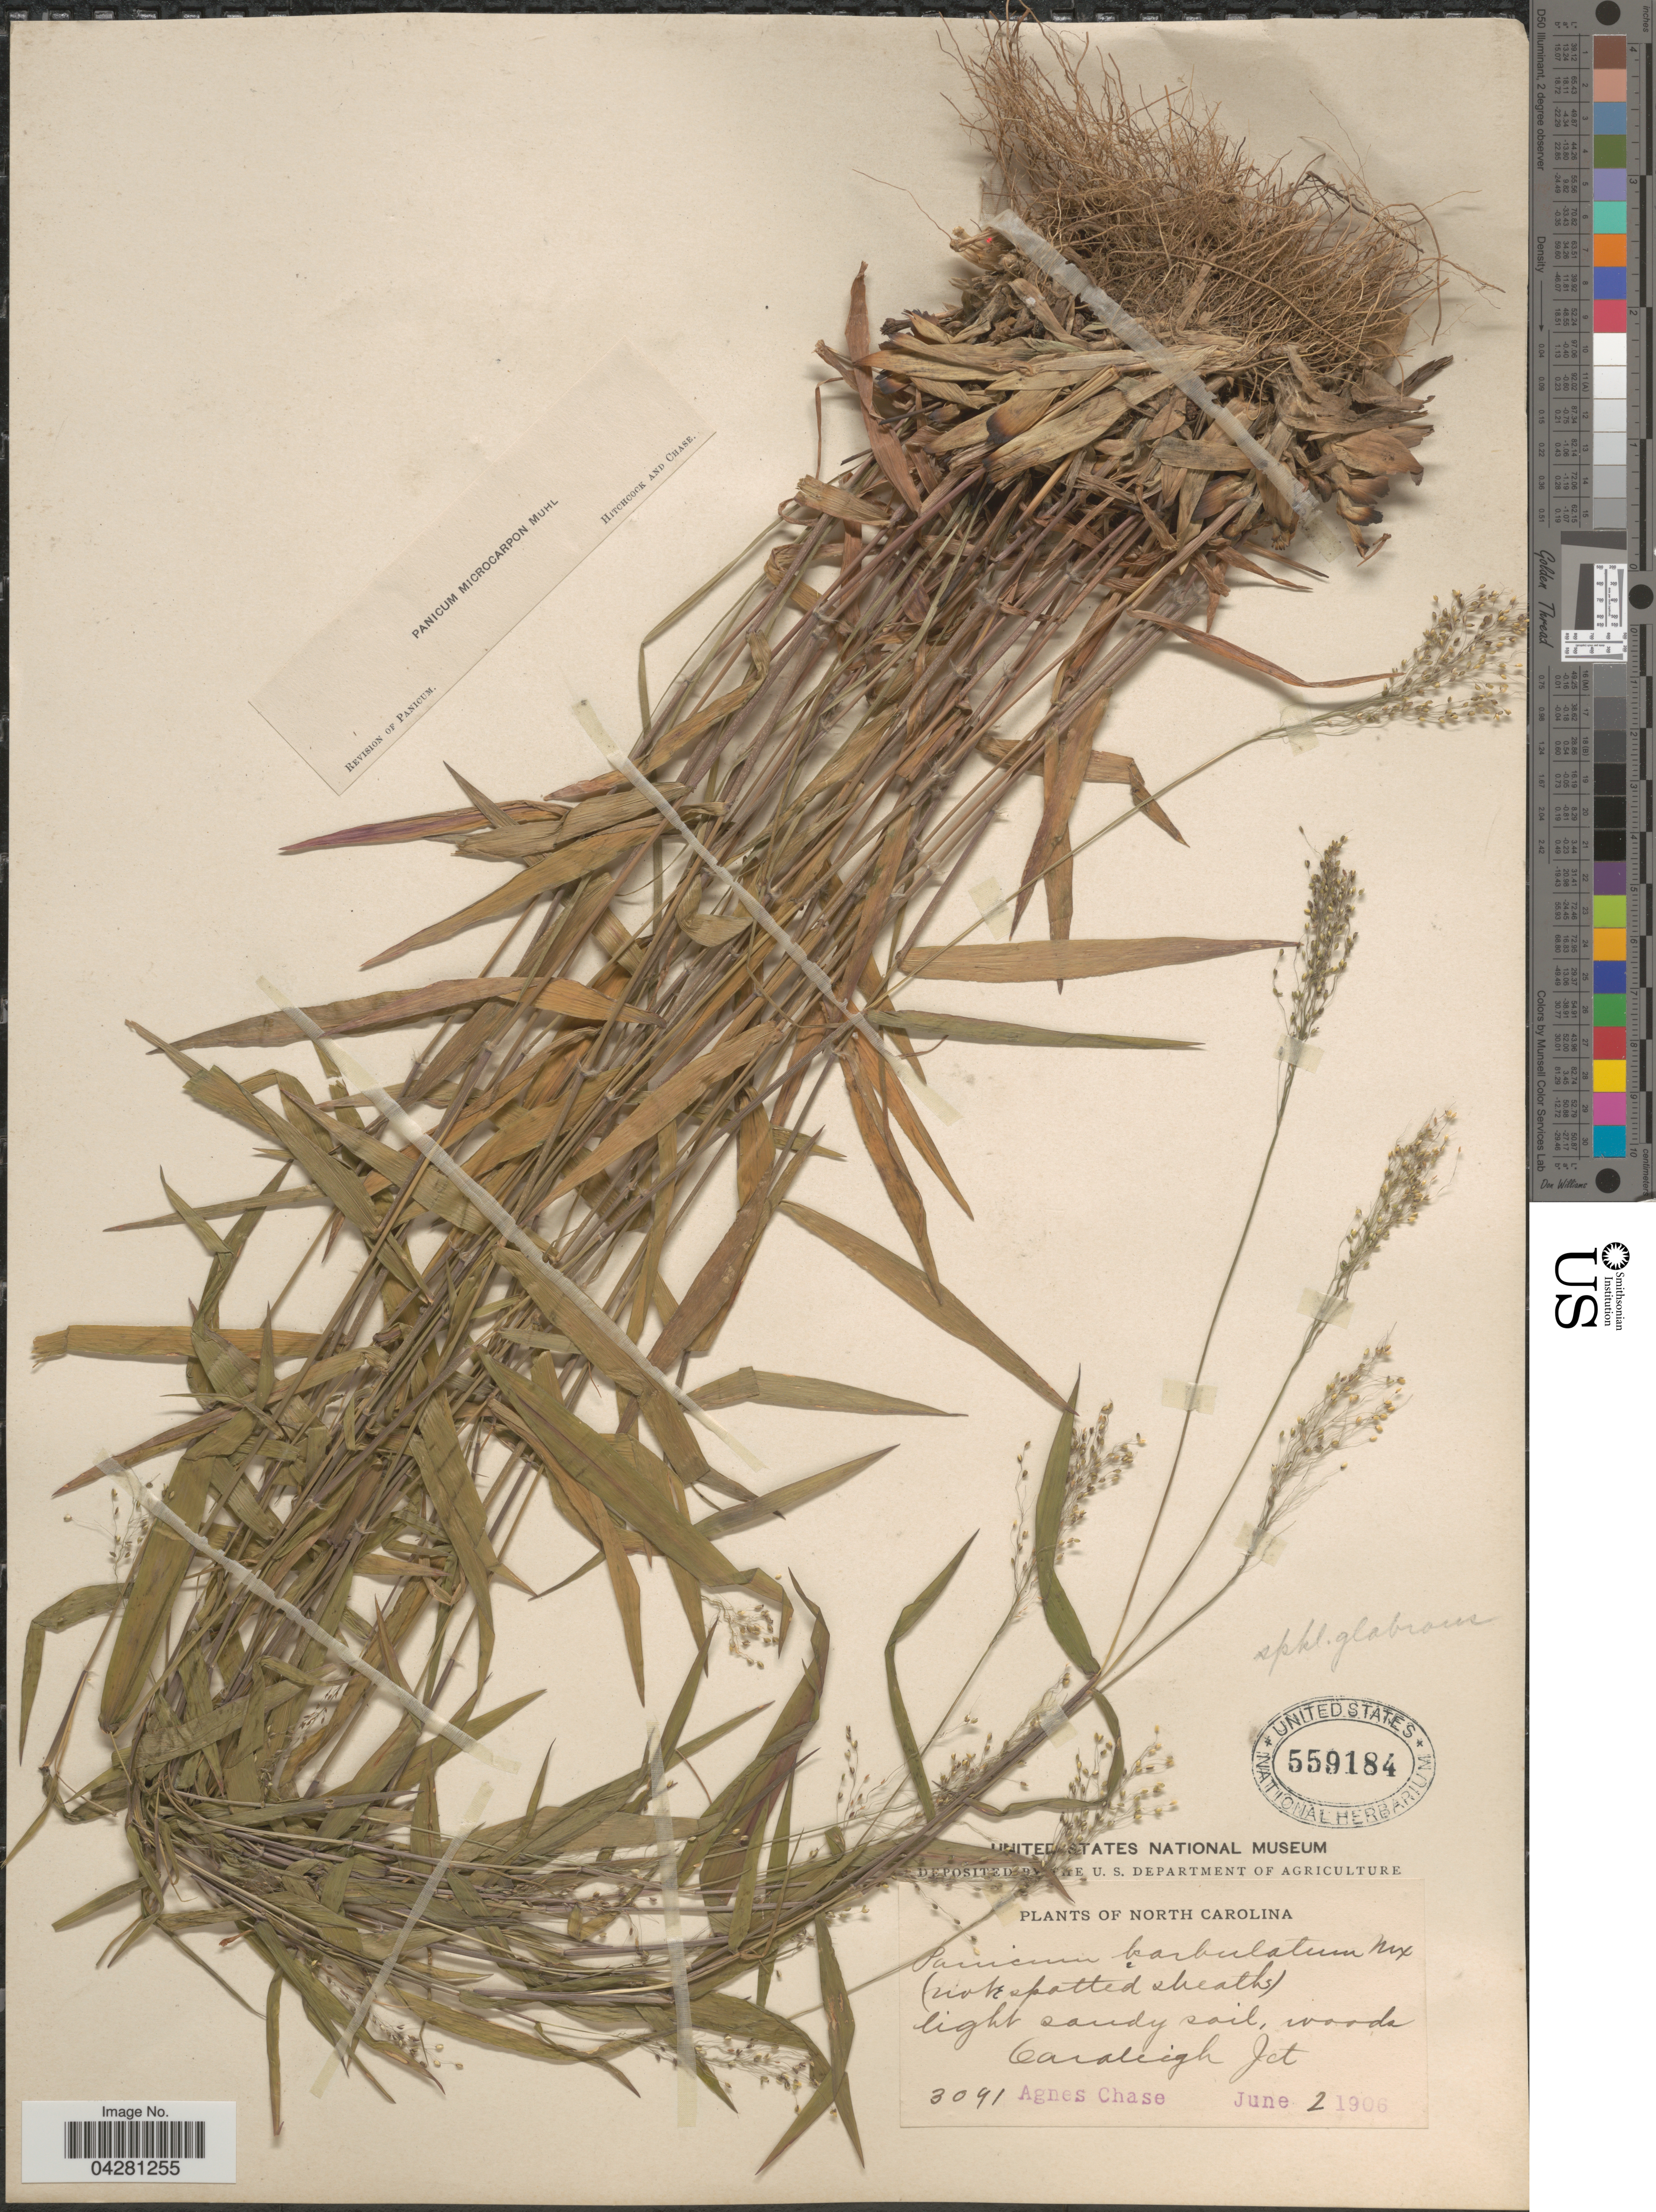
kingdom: Plantae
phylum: Tracheophyta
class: Liliopsida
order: Poales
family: Poaceae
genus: Dichanthelium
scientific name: Dichanthelium dichotomum var. dichotomum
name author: (L.) Gould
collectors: A. Chase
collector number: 3091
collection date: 1906-06-02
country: United States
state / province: North Carolina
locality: Caraleigh Jct.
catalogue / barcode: US 559184